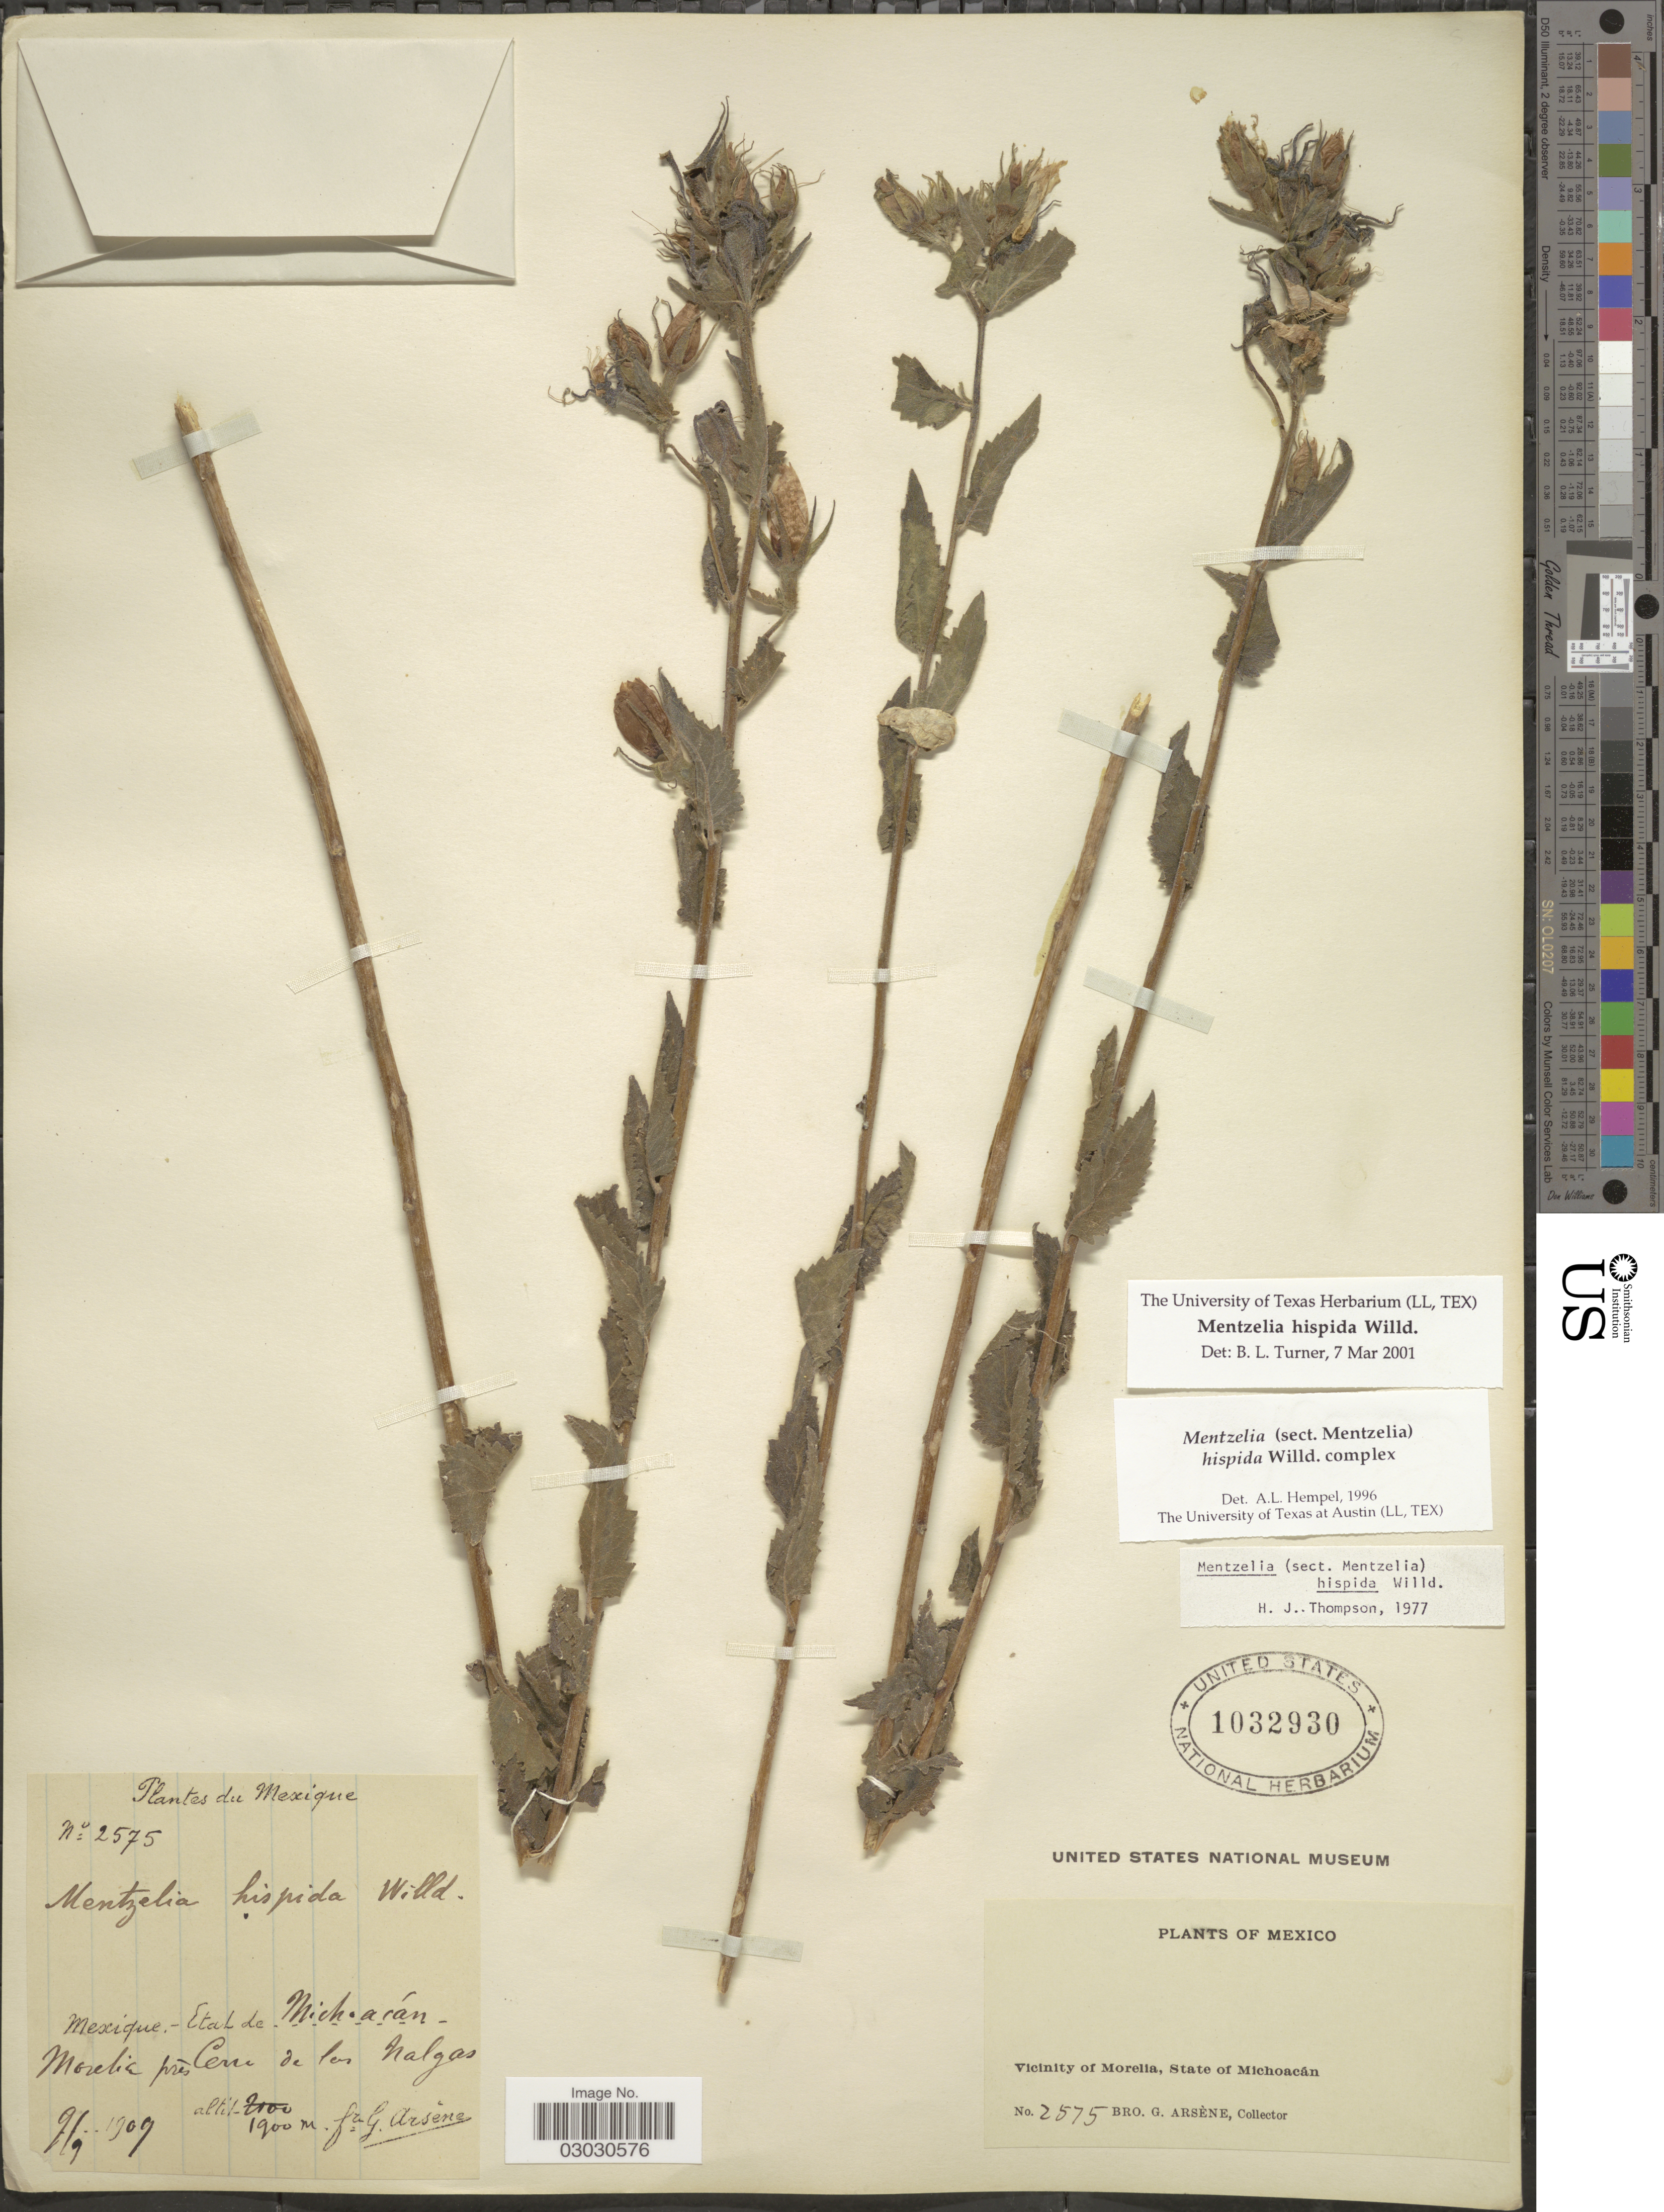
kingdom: Plantae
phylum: Tracheophyta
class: Magnoliopsida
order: Cornales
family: Loasaceae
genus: Mentzelia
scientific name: Mentzelia hispida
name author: Willd.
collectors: Bro. G. Arsène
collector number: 2575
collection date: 1909-09-09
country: Mexico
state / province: Michoacán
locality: Vicinity of Morelia, State of Michoacán. Etat de Michoacán. Morelia prés Cerro de las Nalgas.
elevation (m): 1900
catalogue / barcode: US 1032930